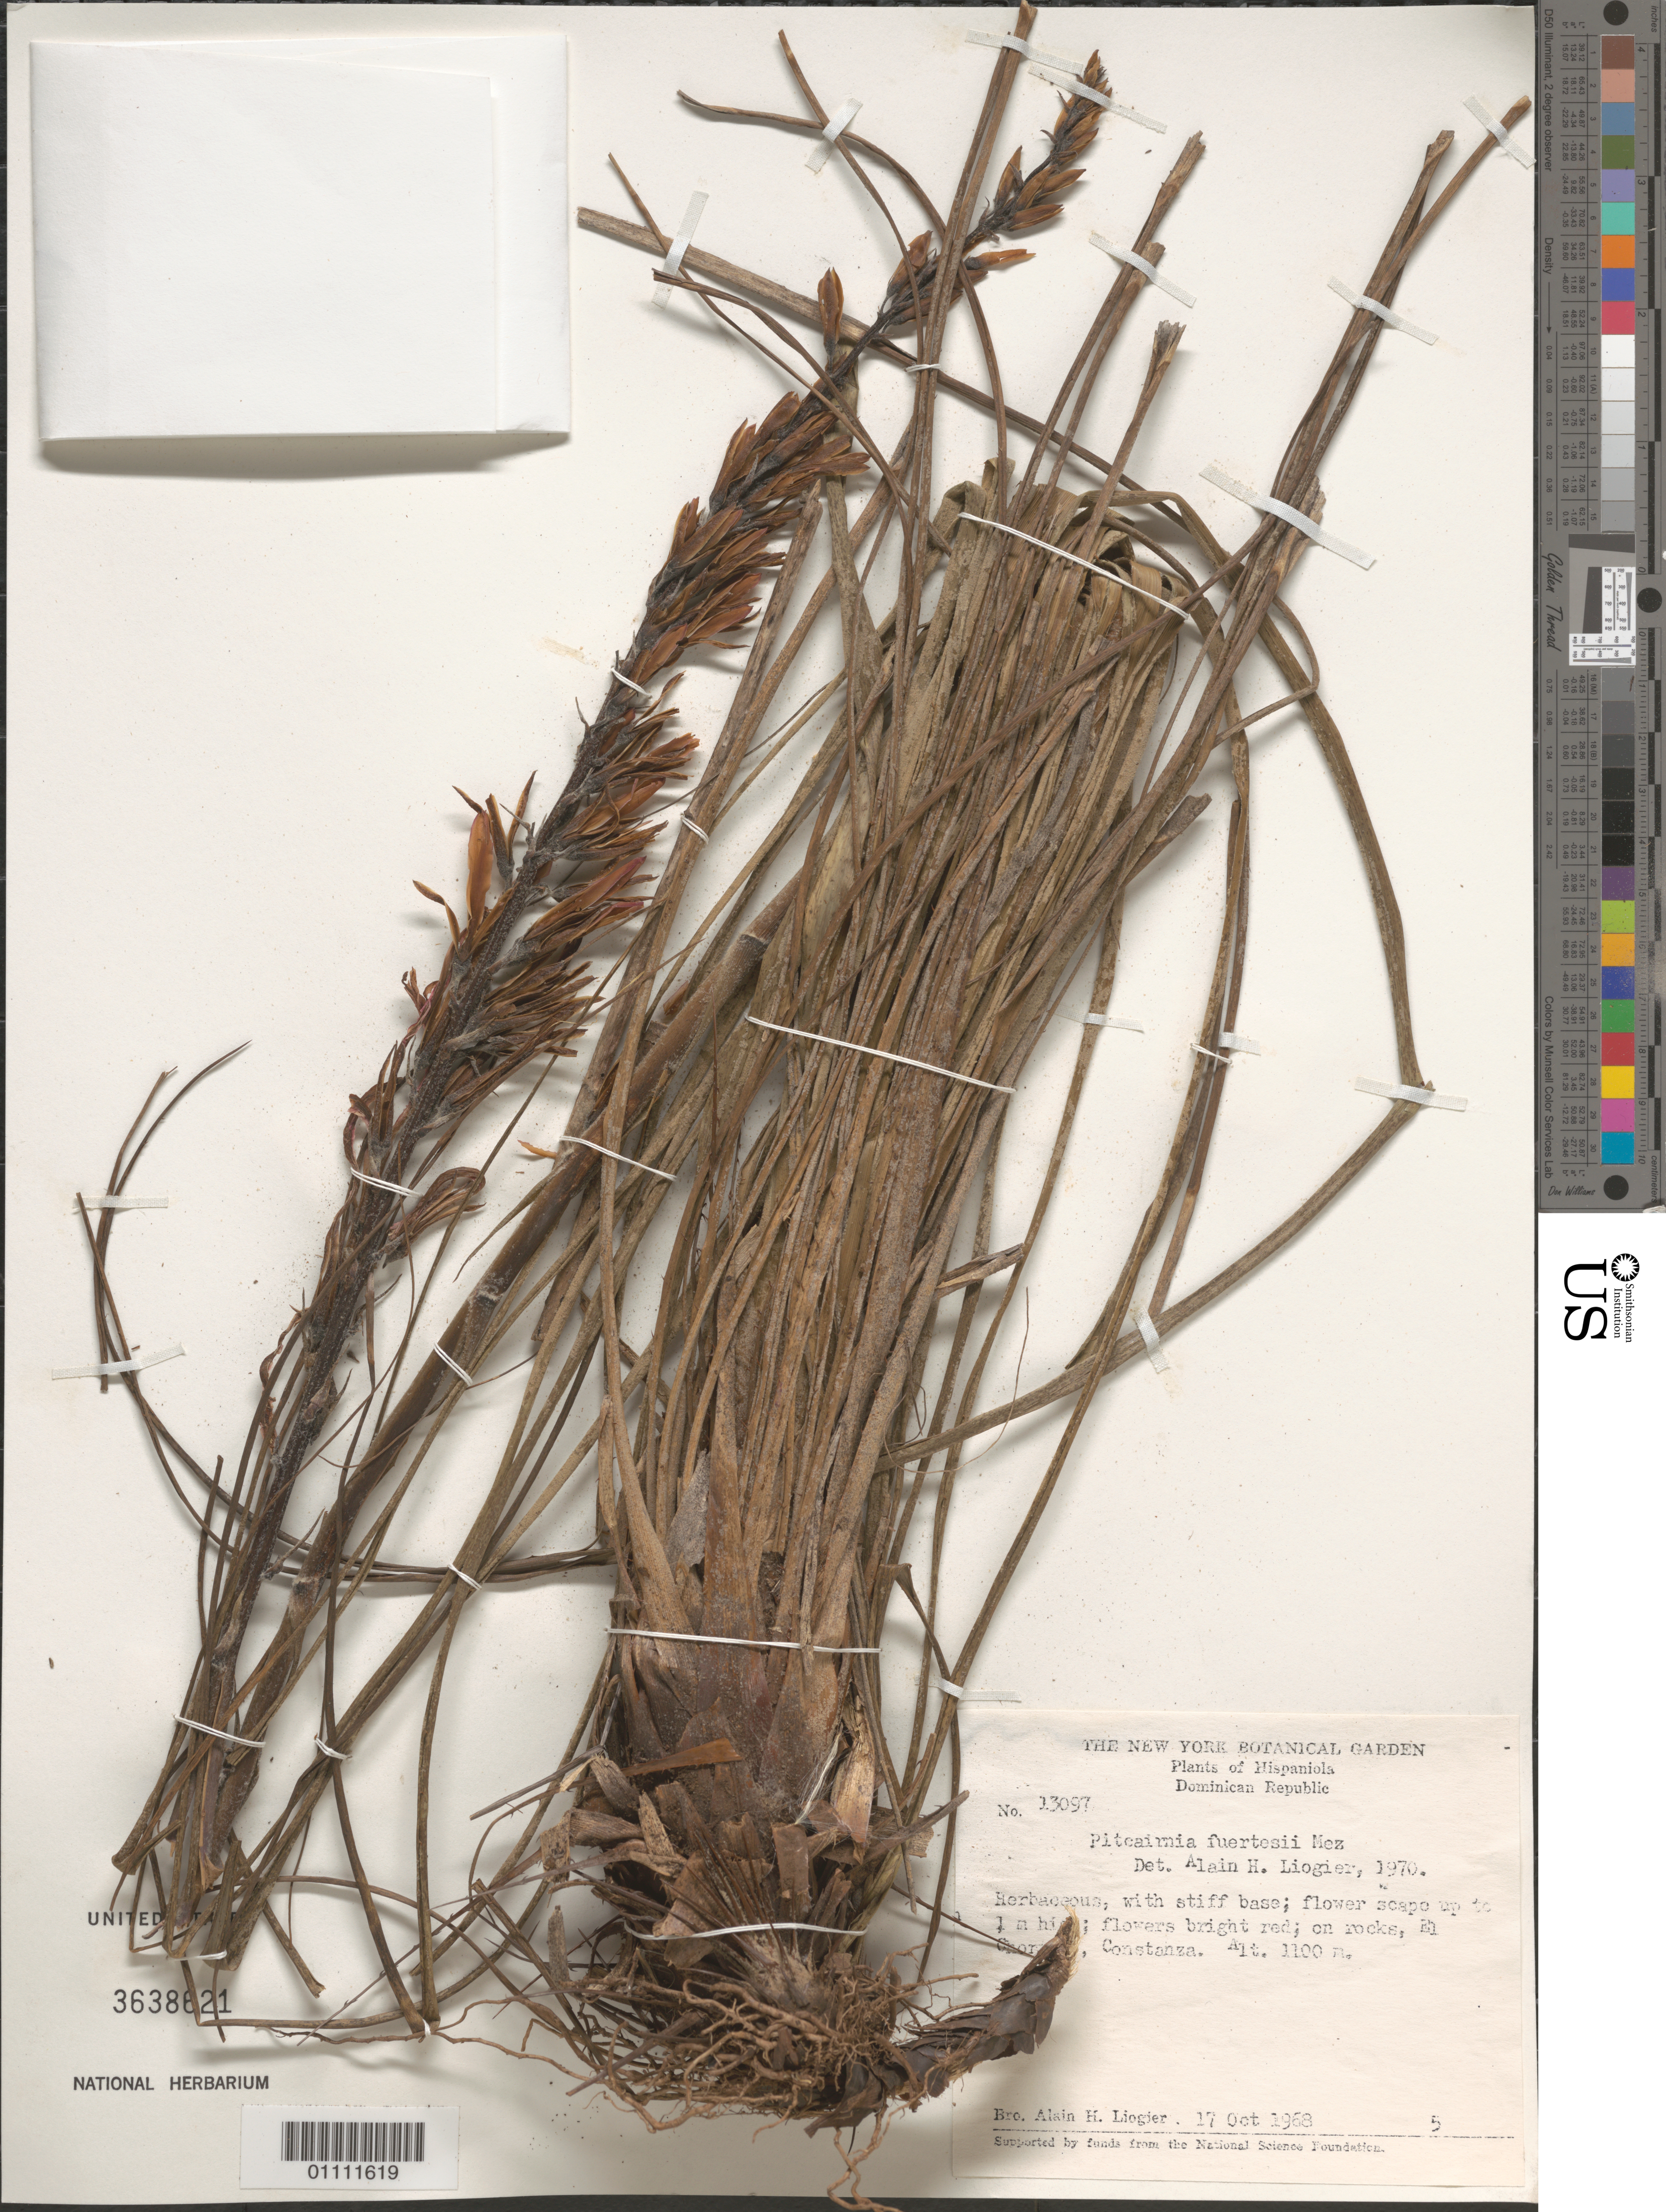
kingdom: Plantae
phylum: Tracheophyta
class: Liliopsida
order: Poales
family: Bromeliaceae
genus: Pitcairnia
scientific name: Pitcairnia fuertesii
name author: Mez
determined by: Liogier, Alain H.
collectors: A. H. Liogier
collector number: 13097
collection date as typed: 17 Oct 1968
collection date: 1968-10-17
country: Dominican Republic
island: Hispaniola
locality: El Chorrito, Constanza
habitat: On rocks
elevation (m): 1100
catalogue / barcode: US 3638621